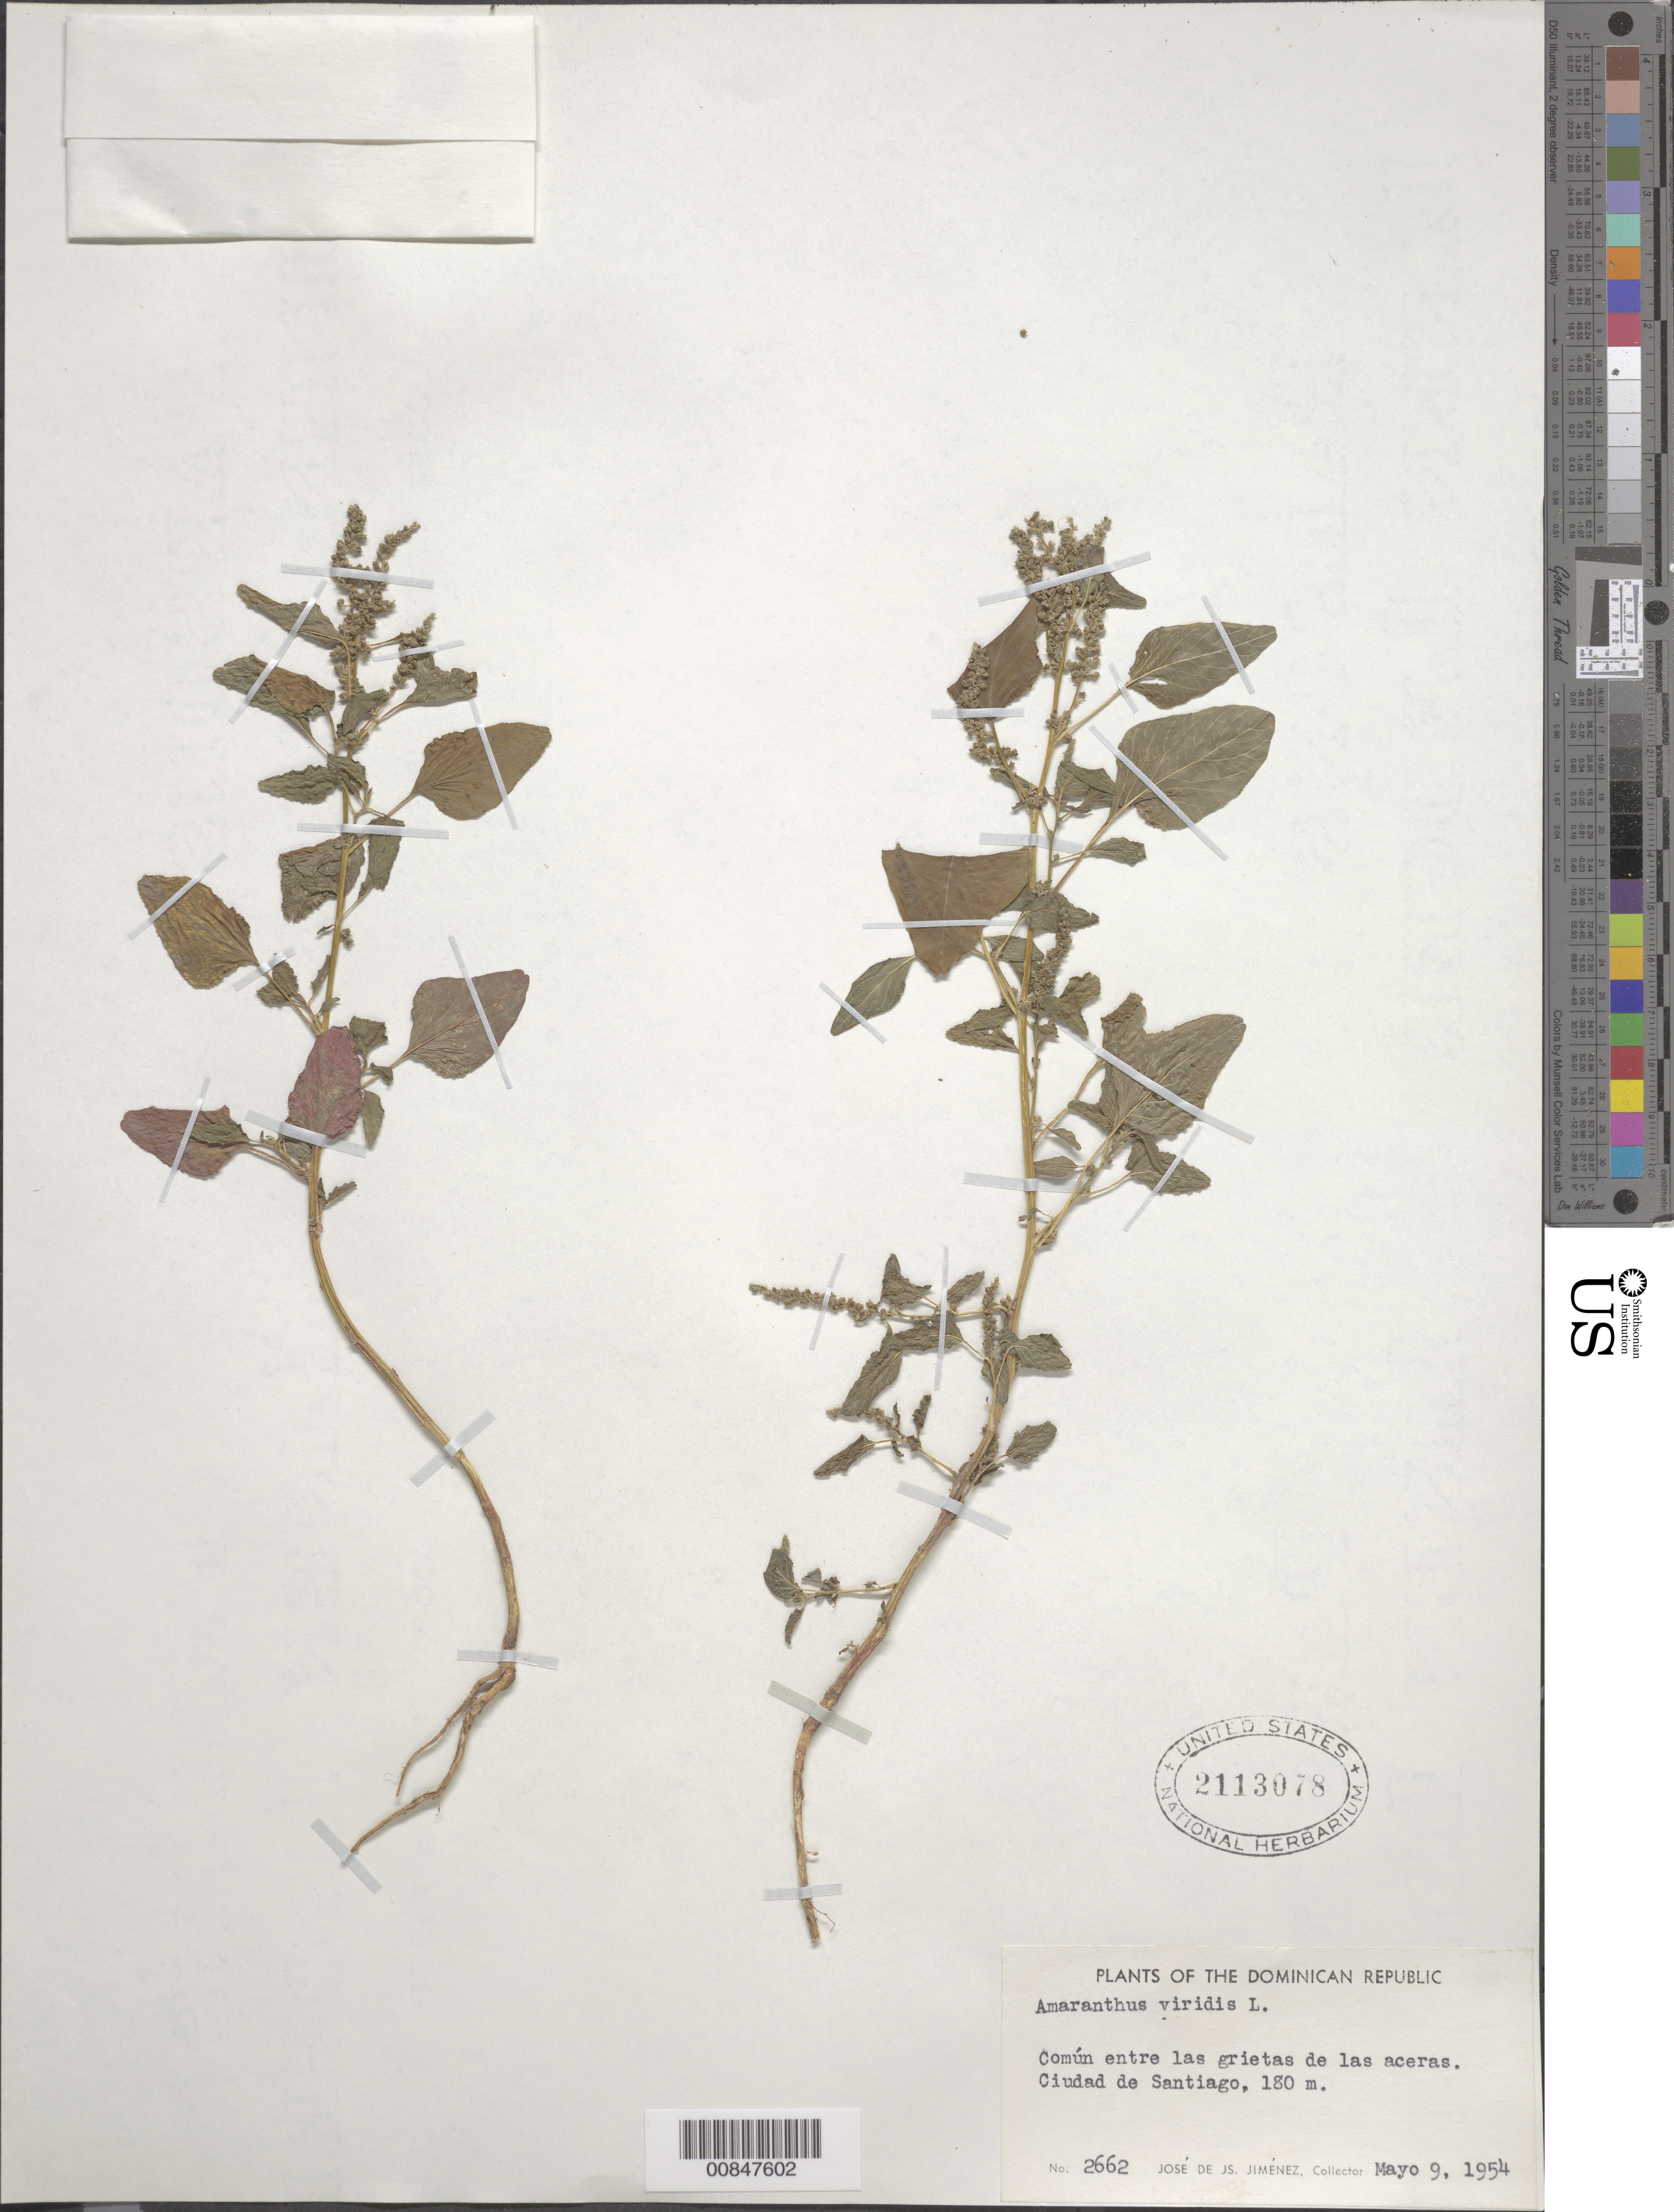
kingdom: Plantae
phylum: Tracheophyta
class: Magnoliopsida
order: Caryophyllales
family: Amaranthaceae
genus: Amaranthus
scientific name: Amaranthus viridis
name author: L.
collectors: J. J. Jiménez Almonte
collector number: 2662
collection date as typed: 09 May 1954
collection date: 1954-05-09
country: Dominican Republic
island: Hispaniola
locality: Ciudad de Santiago.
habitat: Común entre las grietas de las aceras.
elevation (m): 180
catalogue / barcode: US 2113078